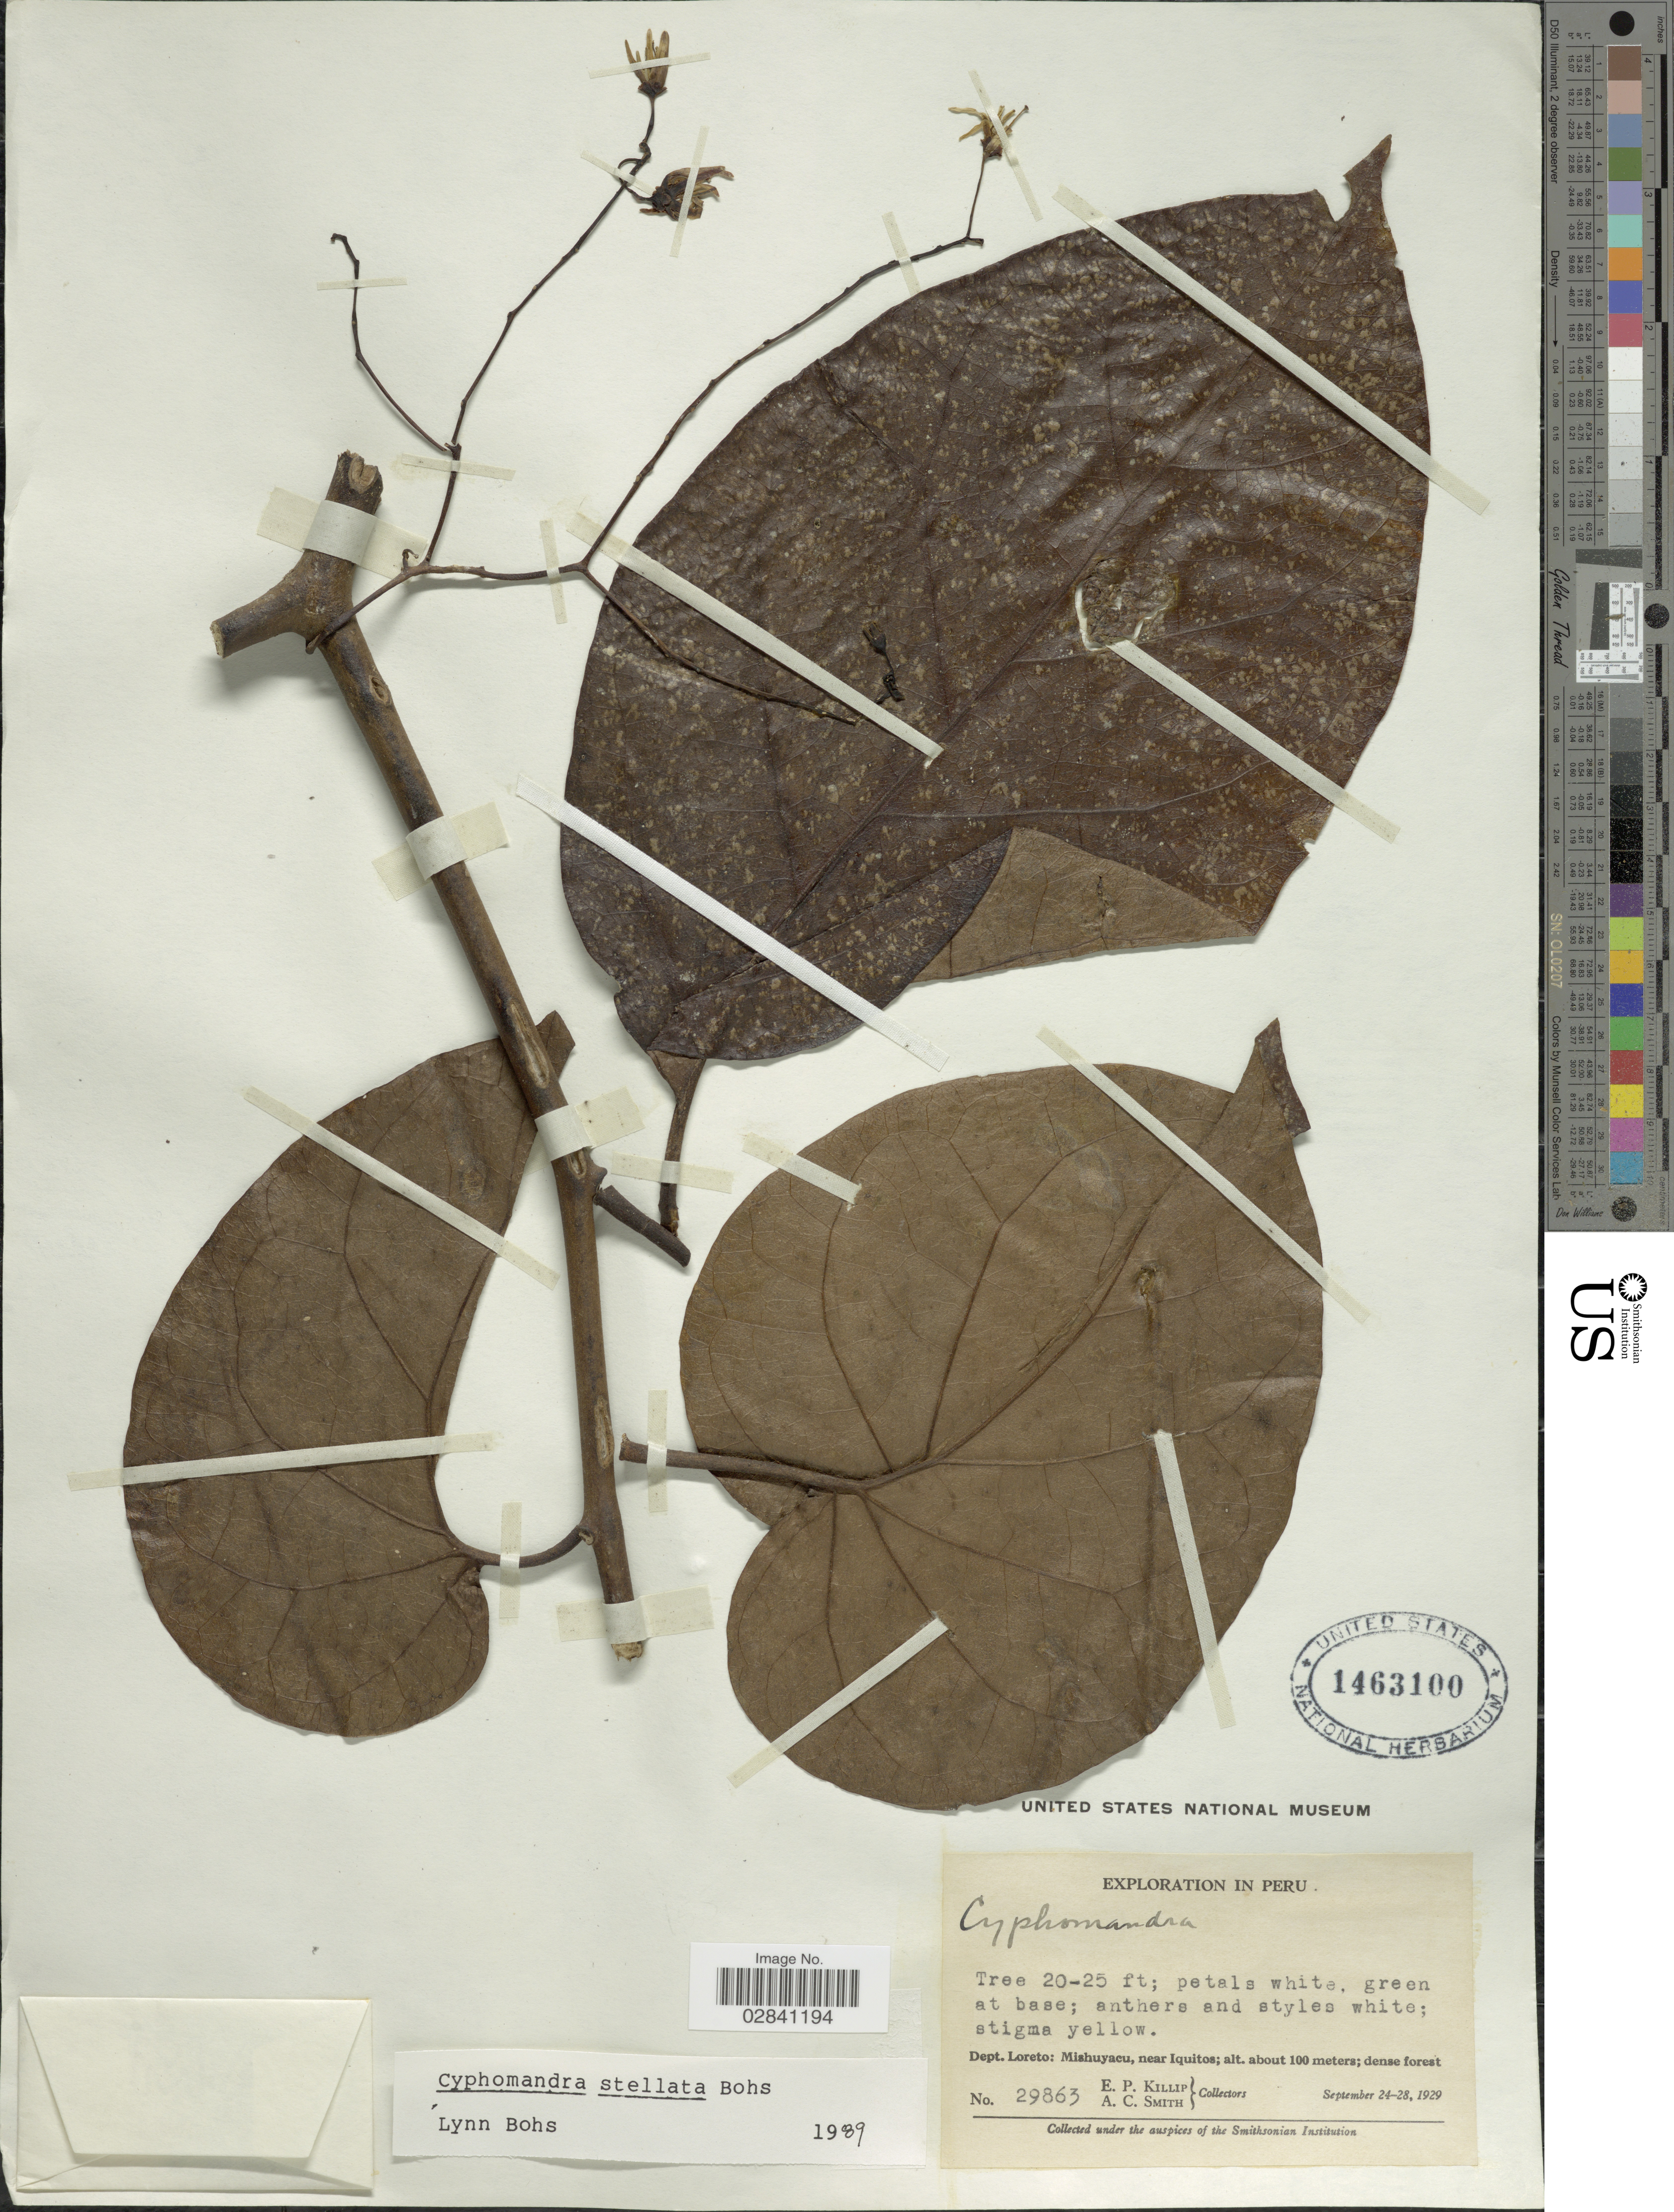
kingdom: Plantae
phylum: Tracheophyta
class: Magnoliopsida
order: Solanales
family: Solanaceae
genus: Cyphomandra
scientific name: Cyphomandra stellata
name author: Bohs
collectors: E. P. Killip & A. C. Smith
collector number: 29863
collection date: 1929-09-24/1929-09-28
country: Peru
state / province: Loreto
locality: Dept. Loreto: Mishuyacu, near Iquitos.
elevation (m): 100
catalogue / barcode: US 1463100